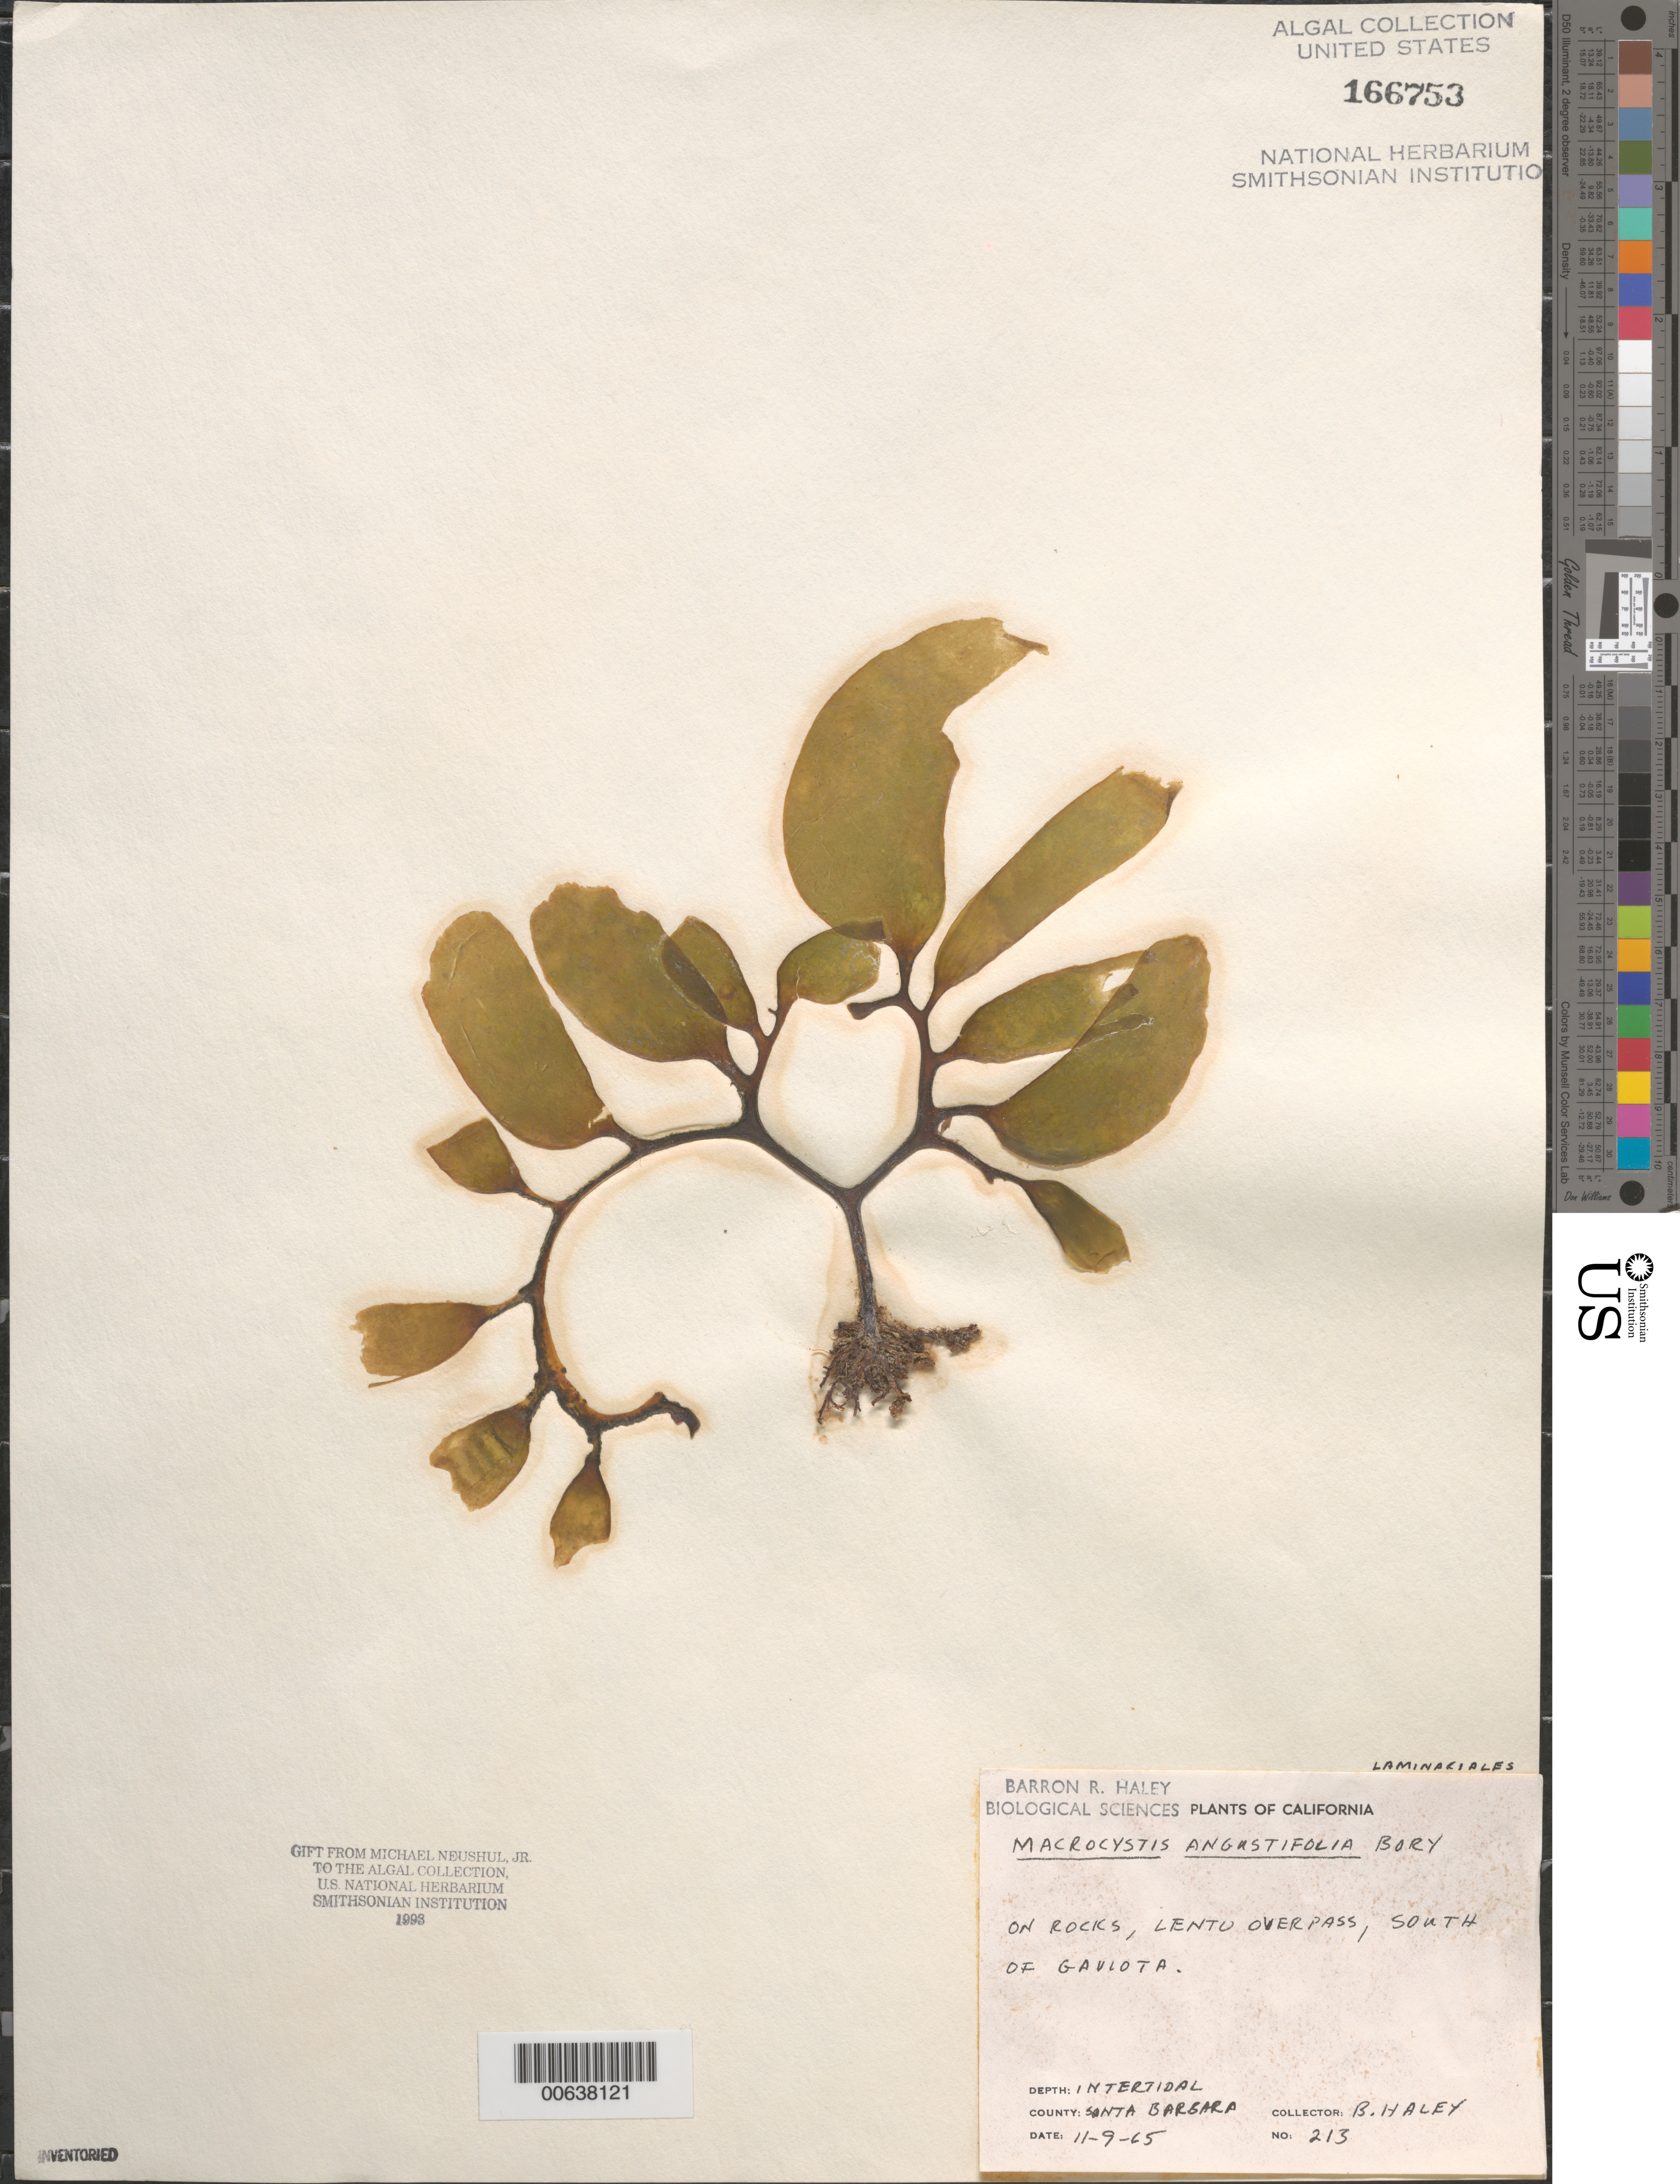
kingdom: Chromista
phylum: Ochrophyta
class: Phaeophyceae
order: Laminariales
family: Laminariaceae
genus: Macrocystis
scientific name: Macrocystis pyrifera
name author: (L.) C. Agardh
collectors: B. Haley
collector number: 213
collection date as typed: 09 Nov 1965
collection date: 1965-11-09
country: United States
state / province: California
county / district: Santa Barbara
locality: Lento Overpass, south of Gaviota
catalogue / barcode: US 166753